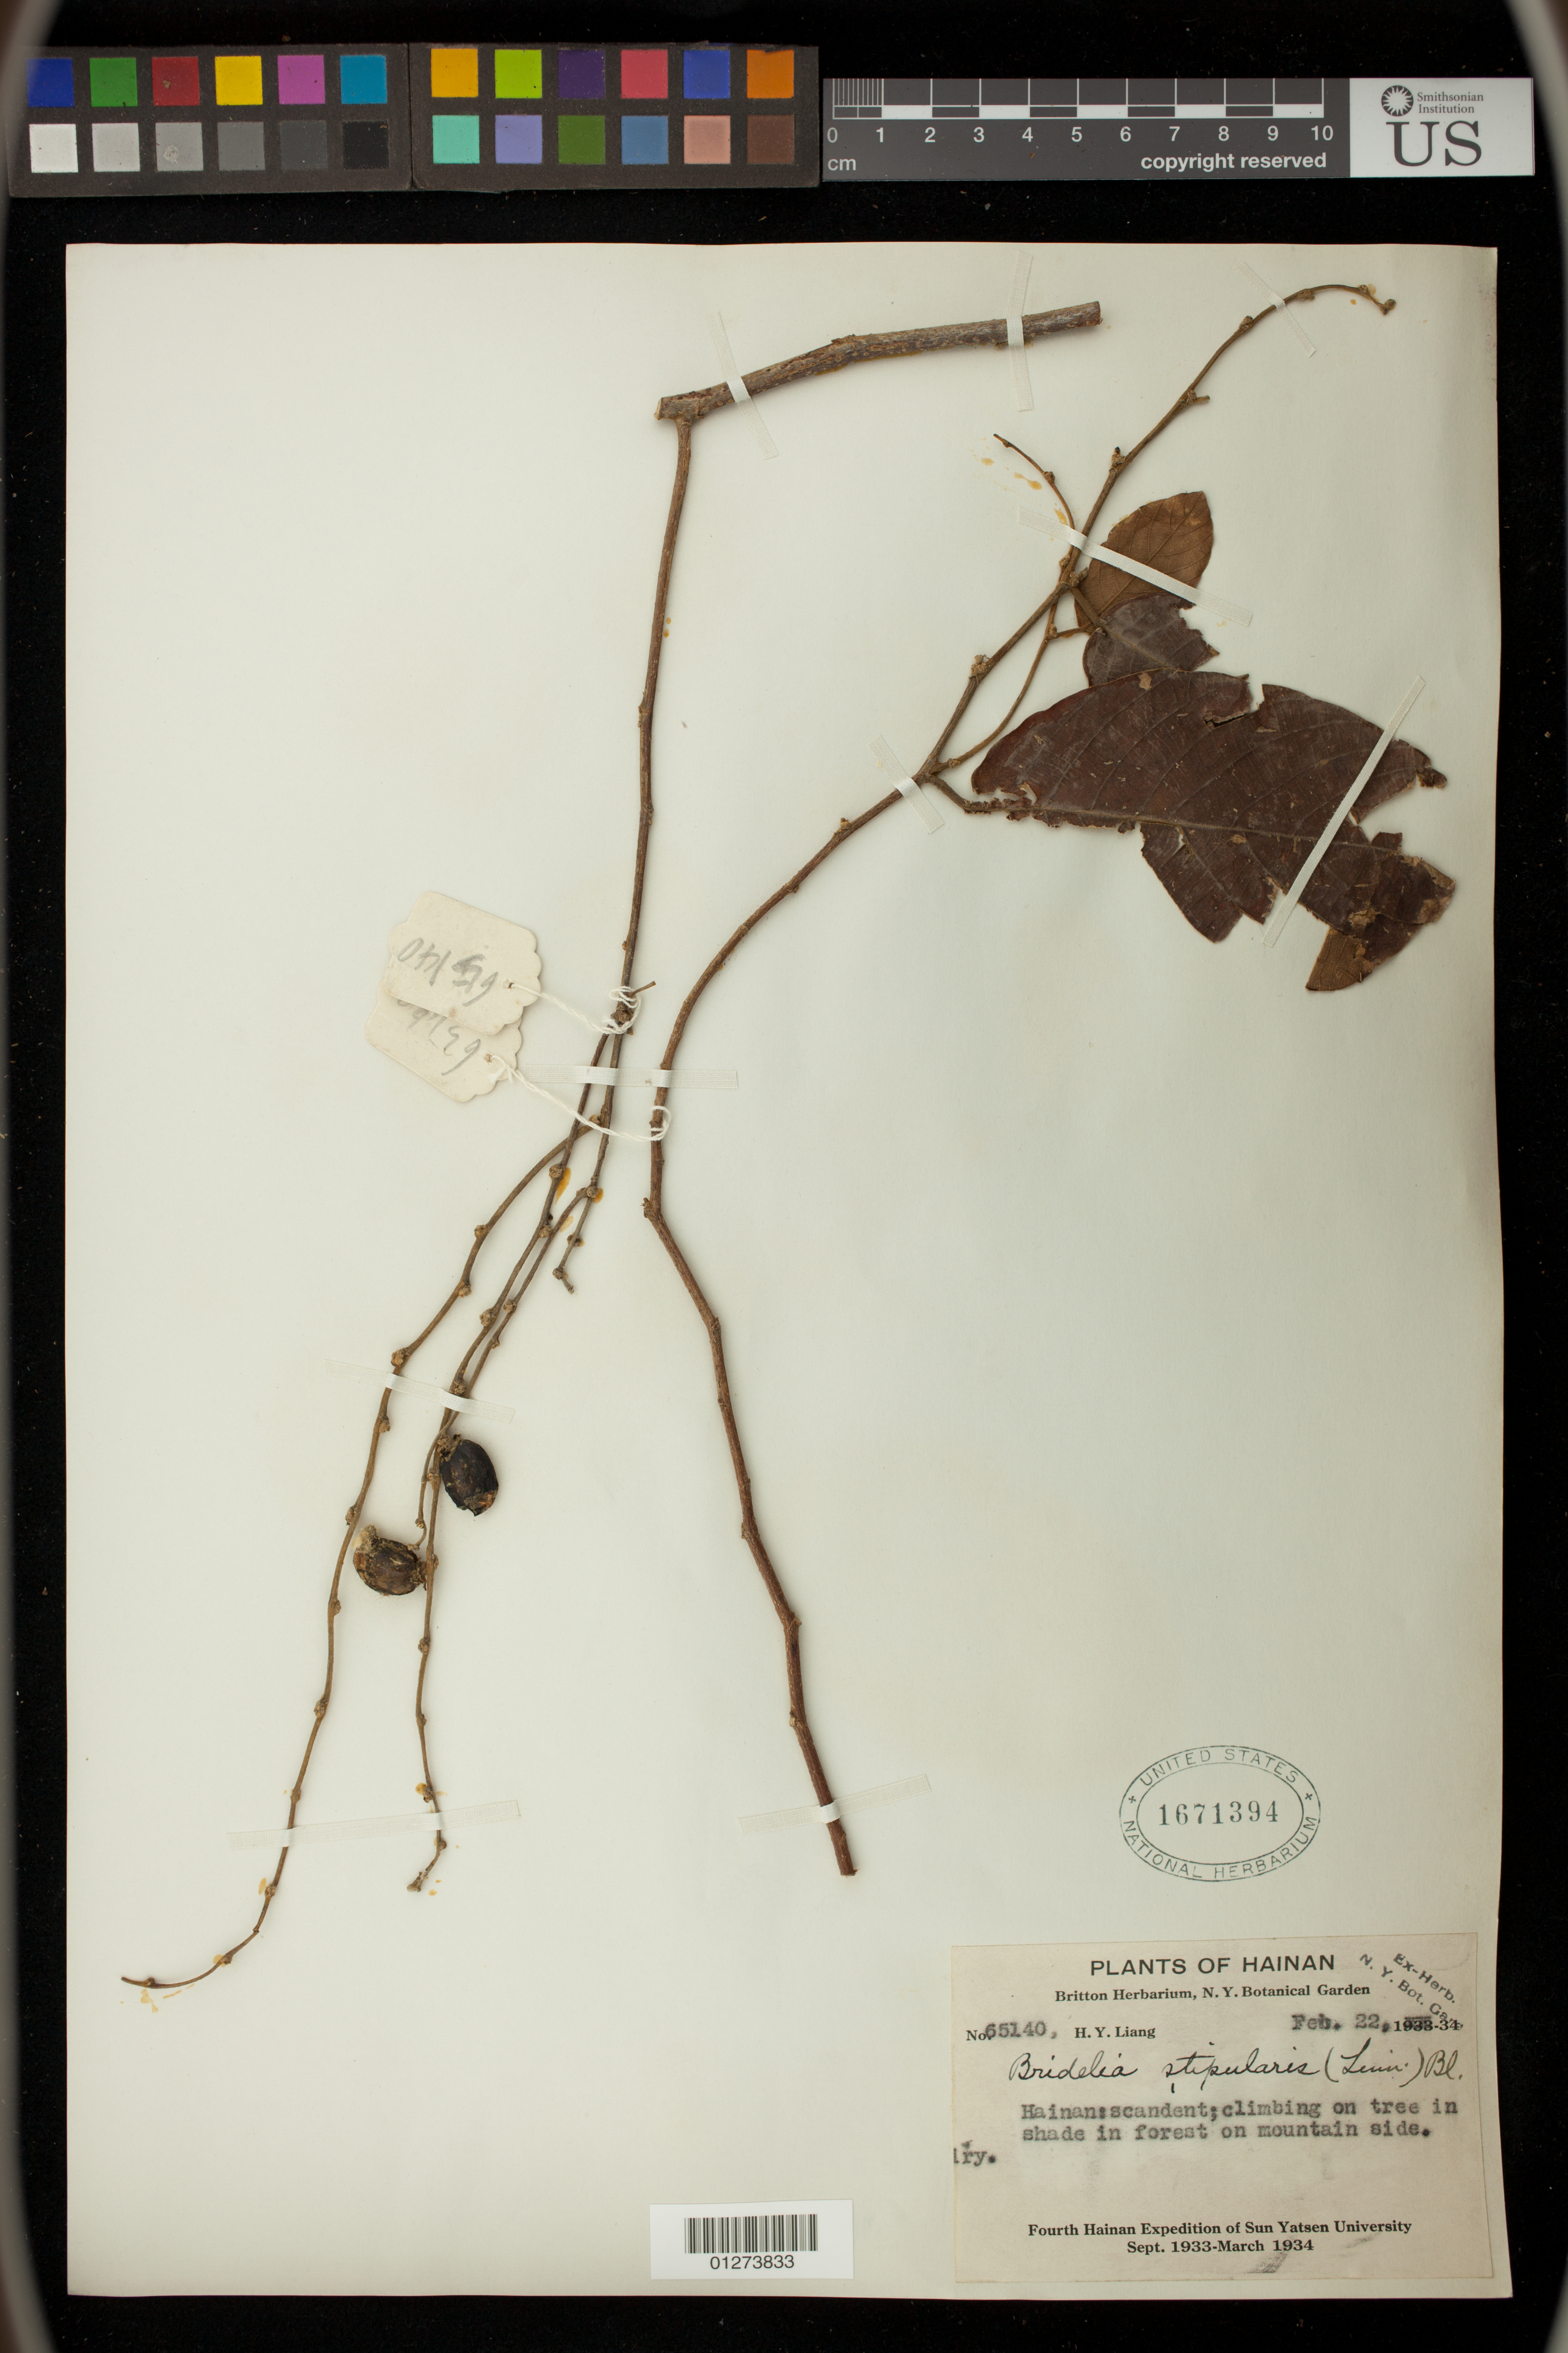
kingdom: Plantae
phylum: Tracheophyta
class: Magnoliopsida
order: Malpighiales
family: Phyllanthaceae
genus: Bridelia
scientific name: Bridelia stipularis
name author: (L.) Blume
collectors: H. Y. Liang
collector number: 65140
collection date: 1934-02-22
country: China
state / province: Hainan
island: Hainan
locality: Hainan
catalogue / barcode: US 1671394